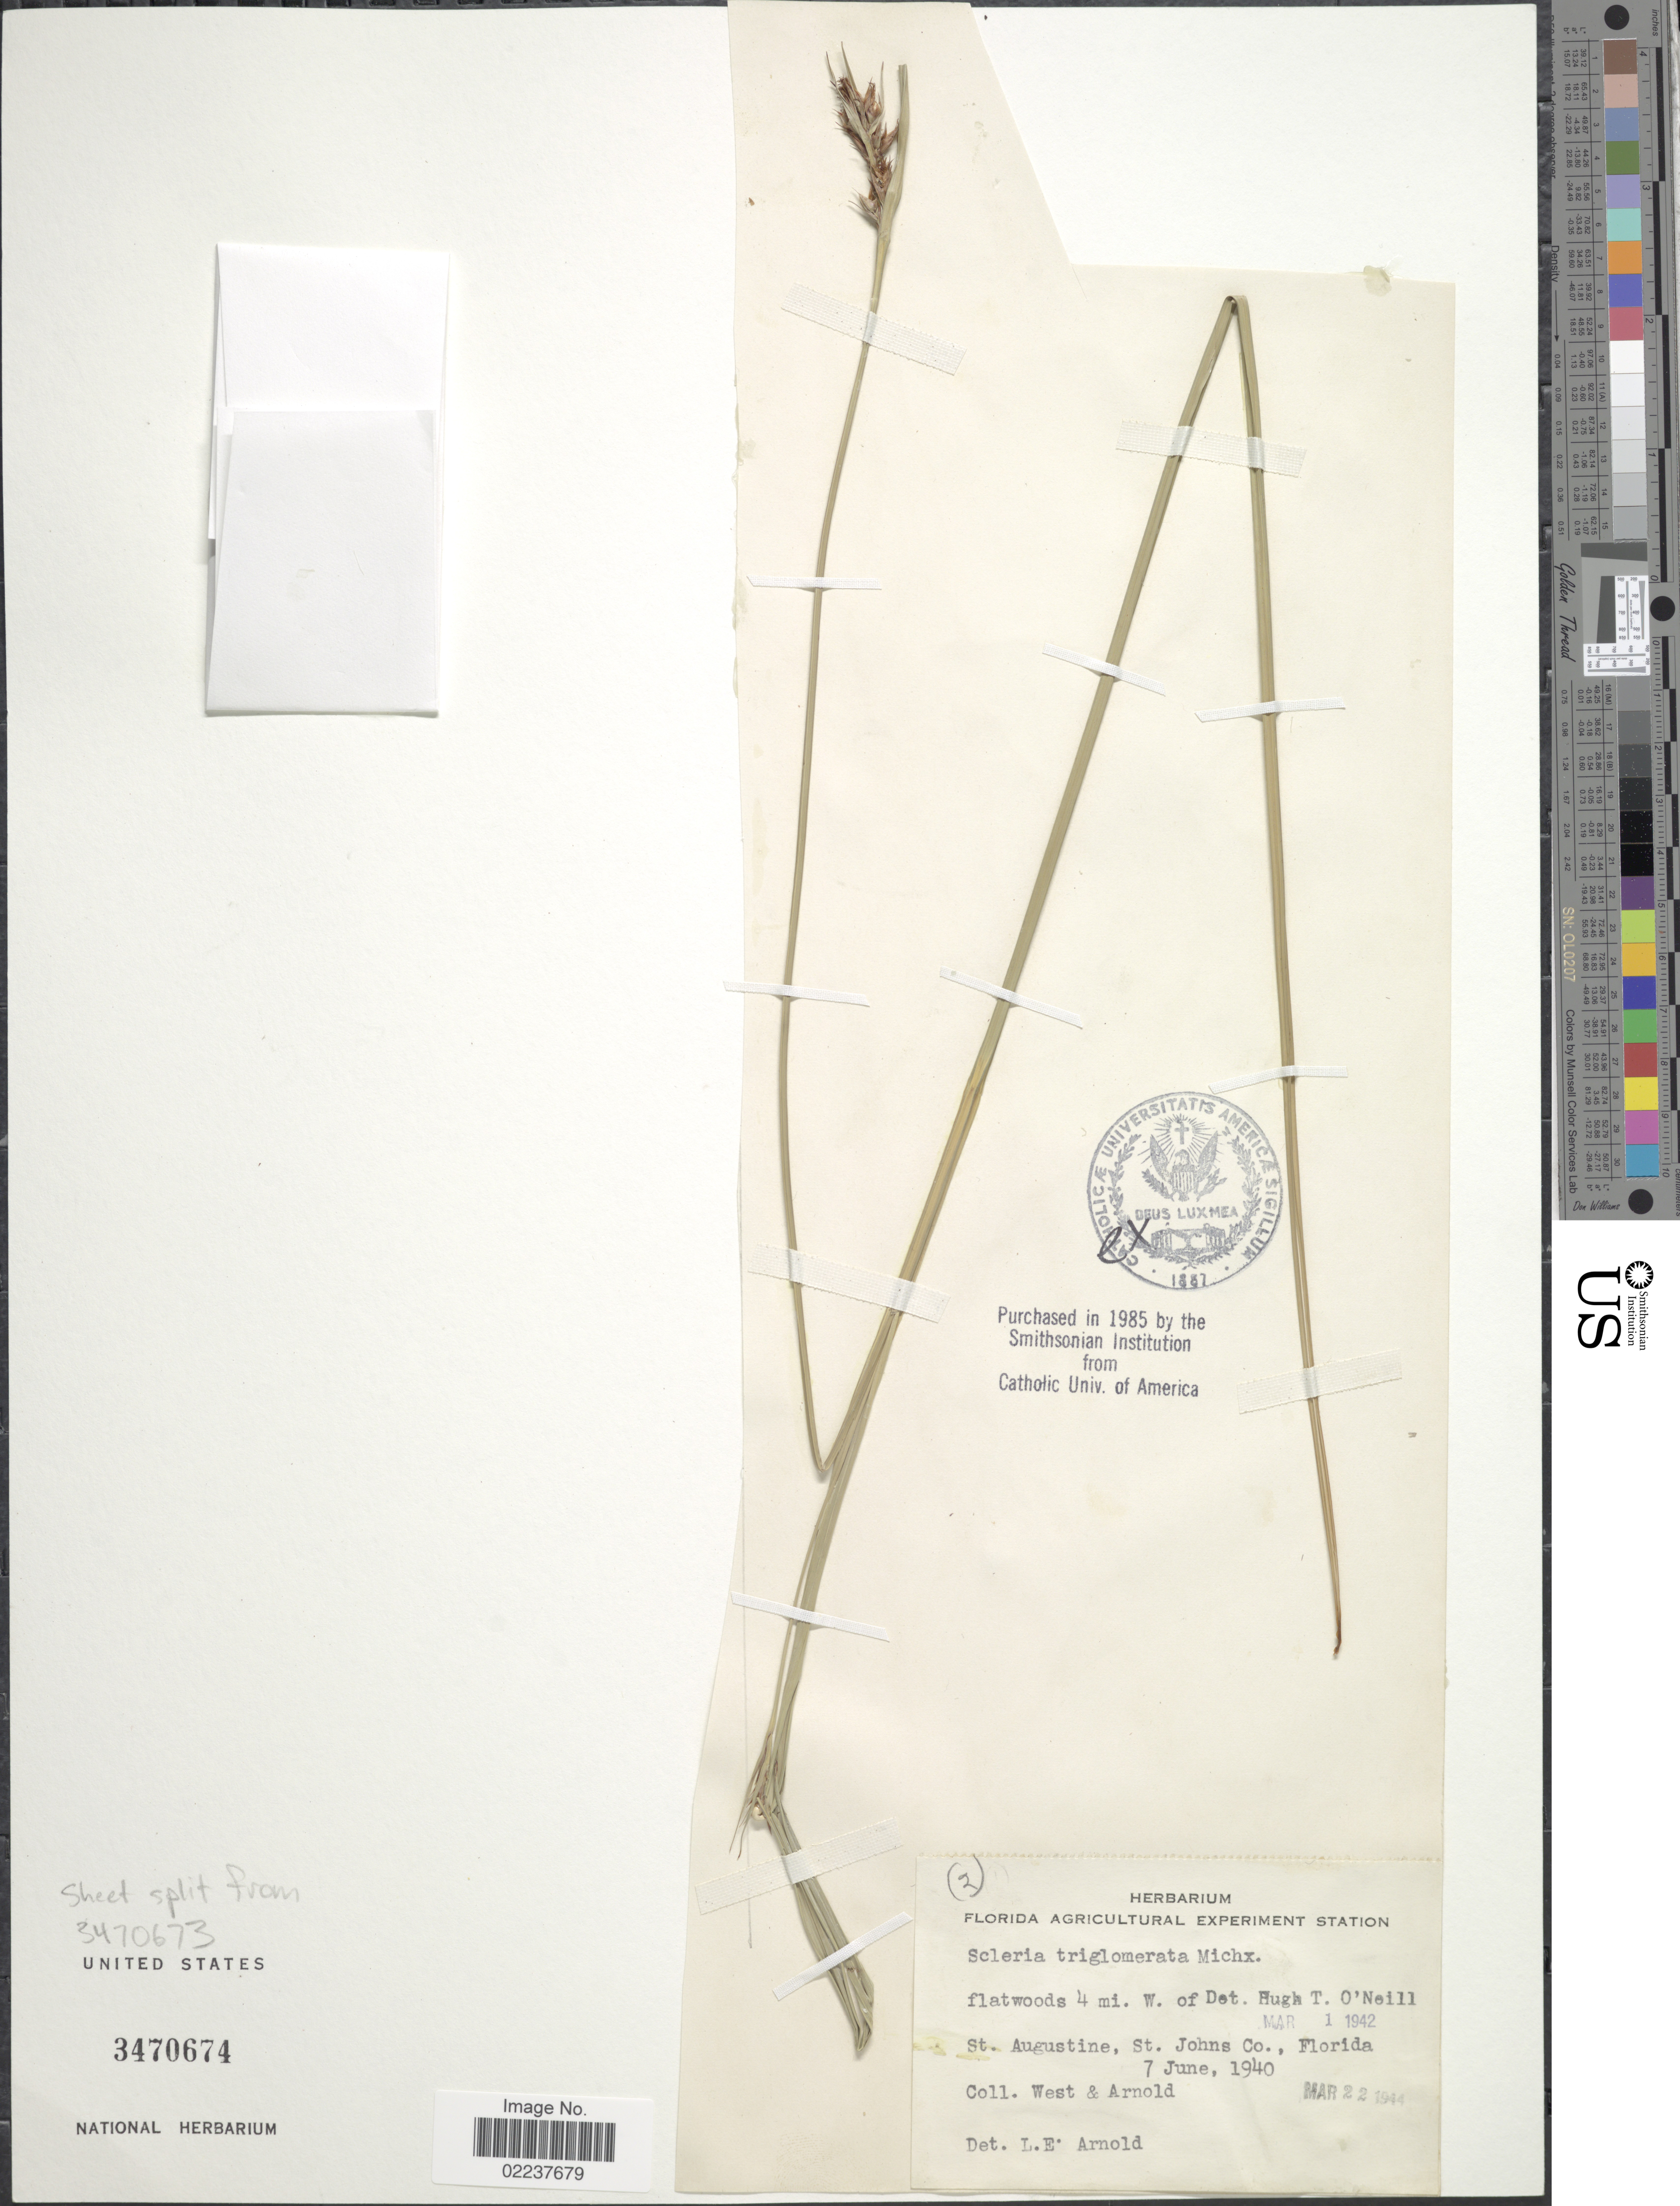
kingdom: Plantae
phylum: Tracheophyta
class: Liliopsida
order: Poales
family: Cyperaceae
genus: Scleria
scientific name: Scleria triglomerata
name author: Michx.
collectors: -. West & -. Arnold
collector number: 2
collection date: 1940-06-07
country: United States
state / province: Florida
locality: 4 mi. W. of St. Augustine, St. Johns Co.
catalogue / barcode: US 3470674